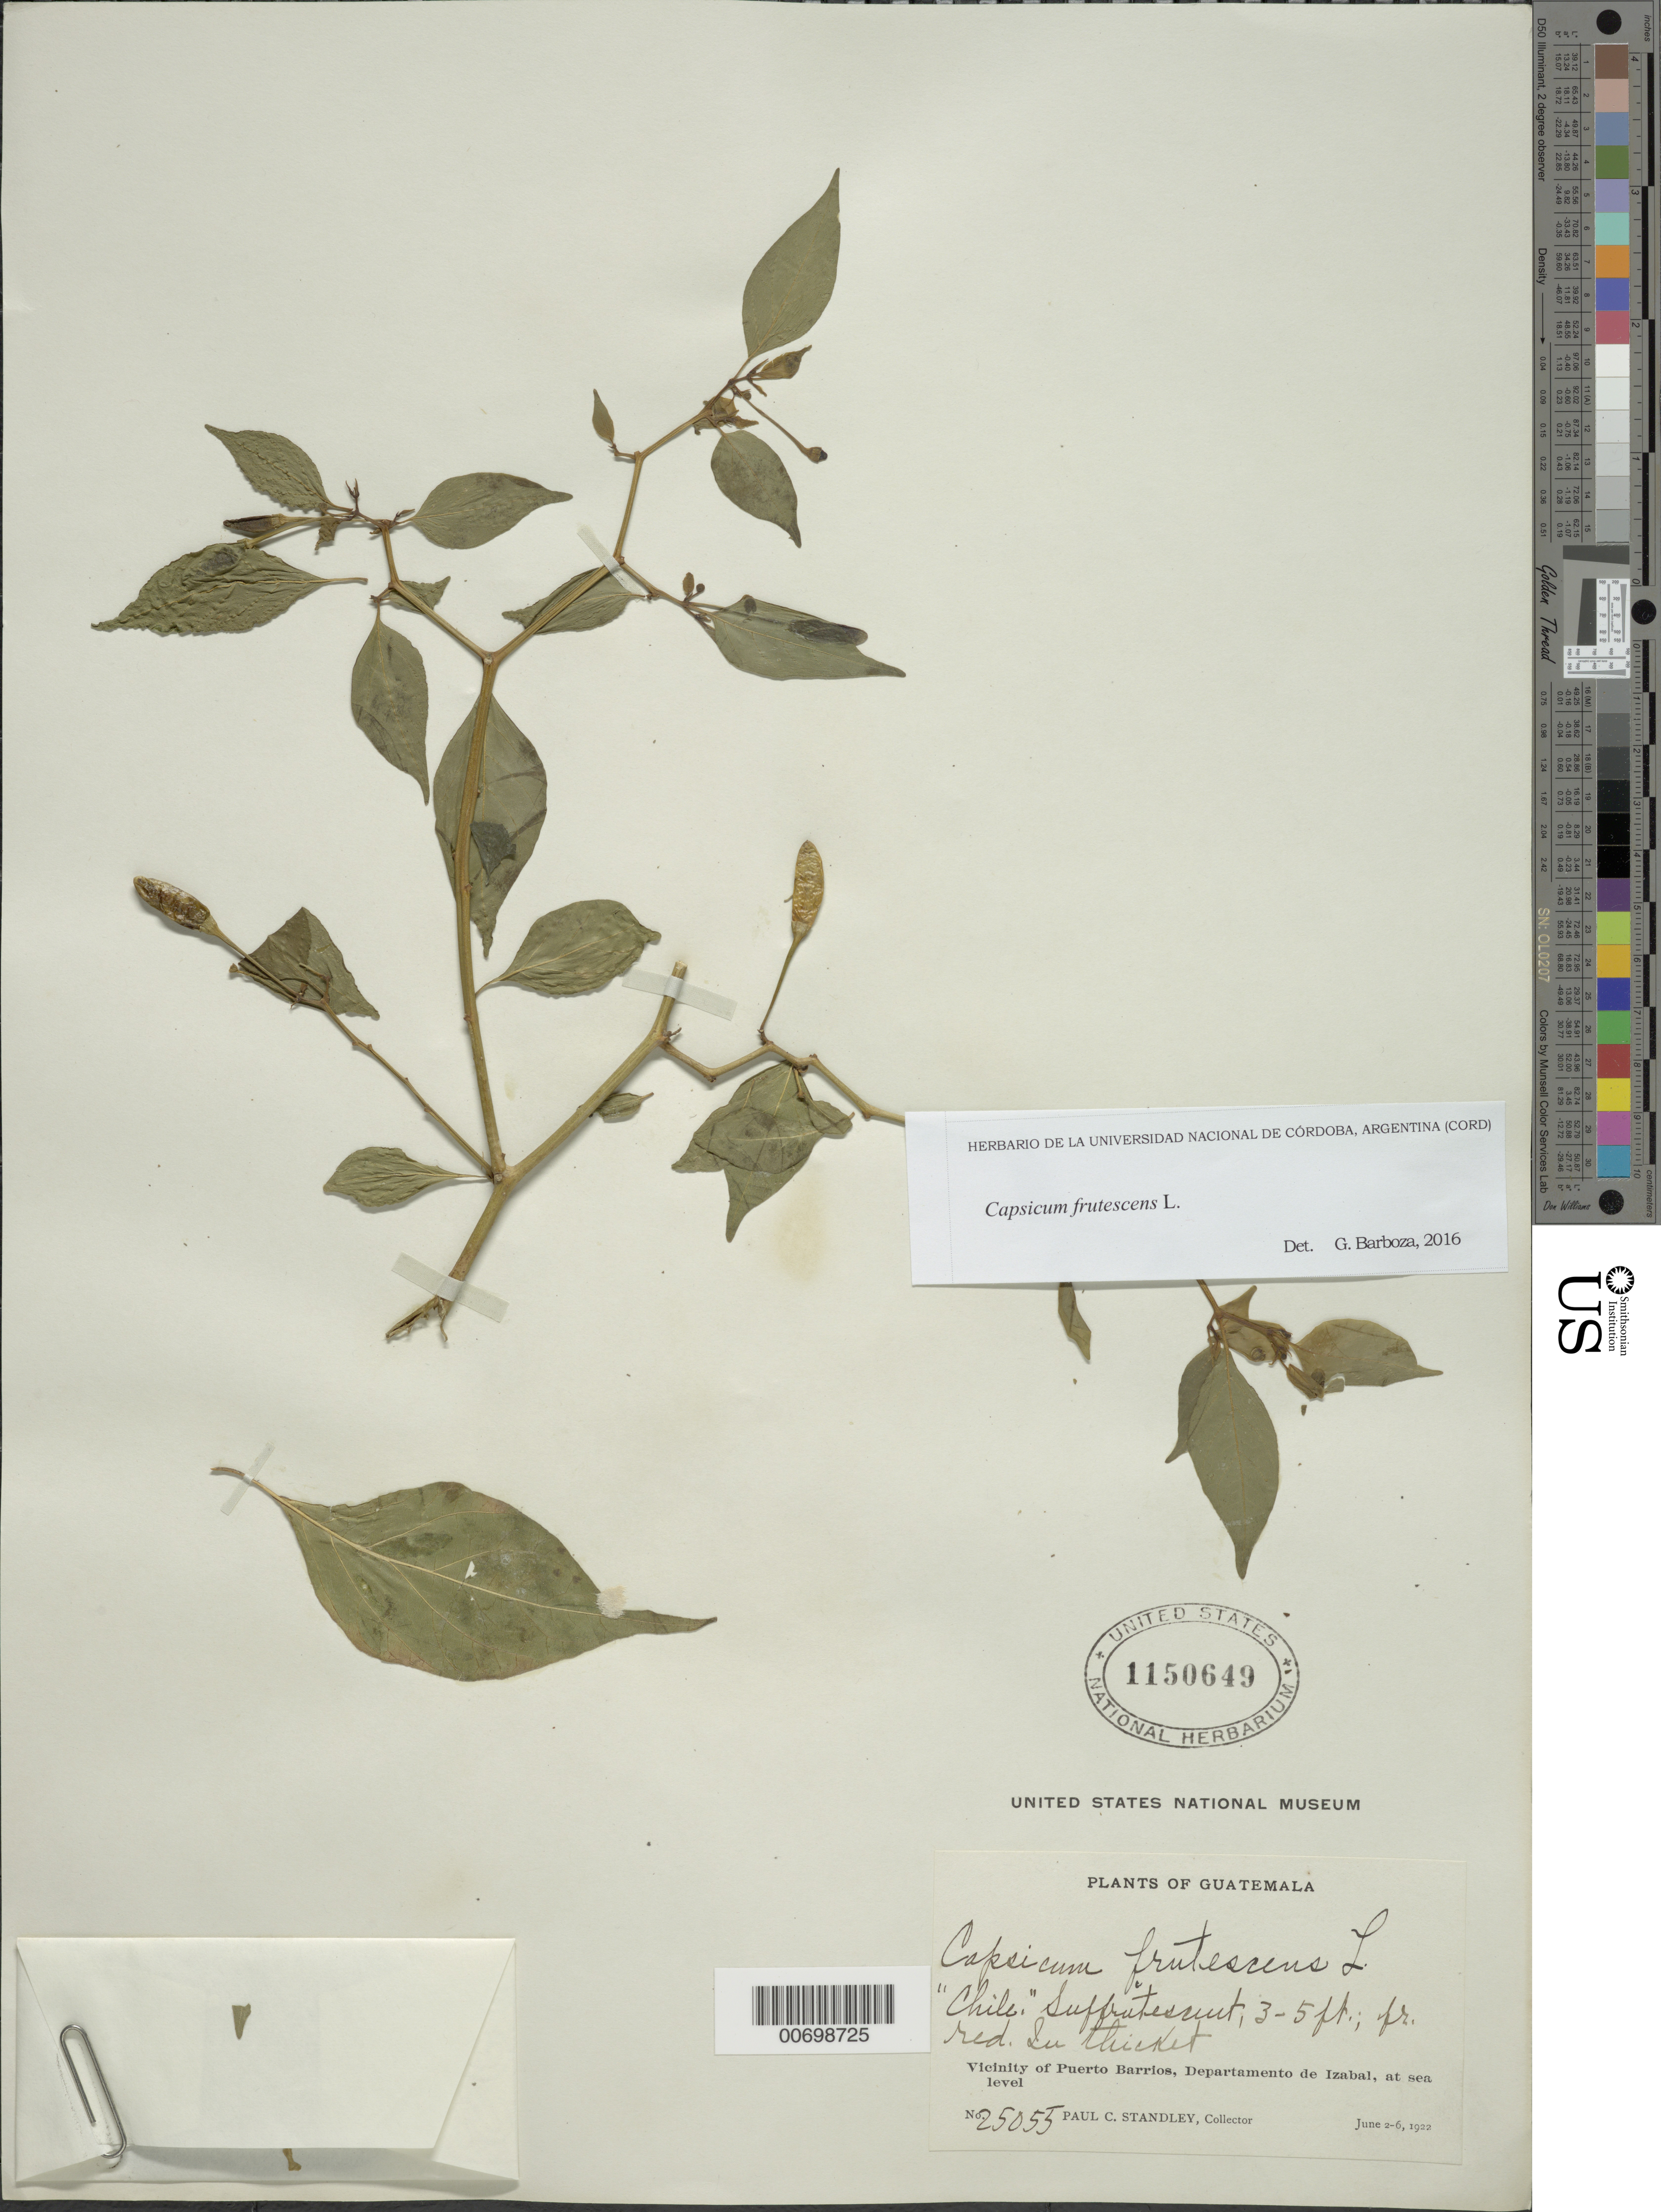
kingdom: Plantae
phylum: Tracheophyta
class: Magnoliopsida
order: Solanales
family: Solanaceae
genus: Capsicum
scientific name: Capsicum frutescens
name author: L.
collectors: P. C. Standley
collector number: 25055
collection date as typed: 02 Jun 1922 or 06 Feb 1922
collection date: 1922-02-06 or 1922-06-02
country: Guatemala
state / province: Izabal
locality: Vicinity of Puerto Barrios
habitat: In thicket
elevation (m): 0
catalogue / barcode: US 1150649